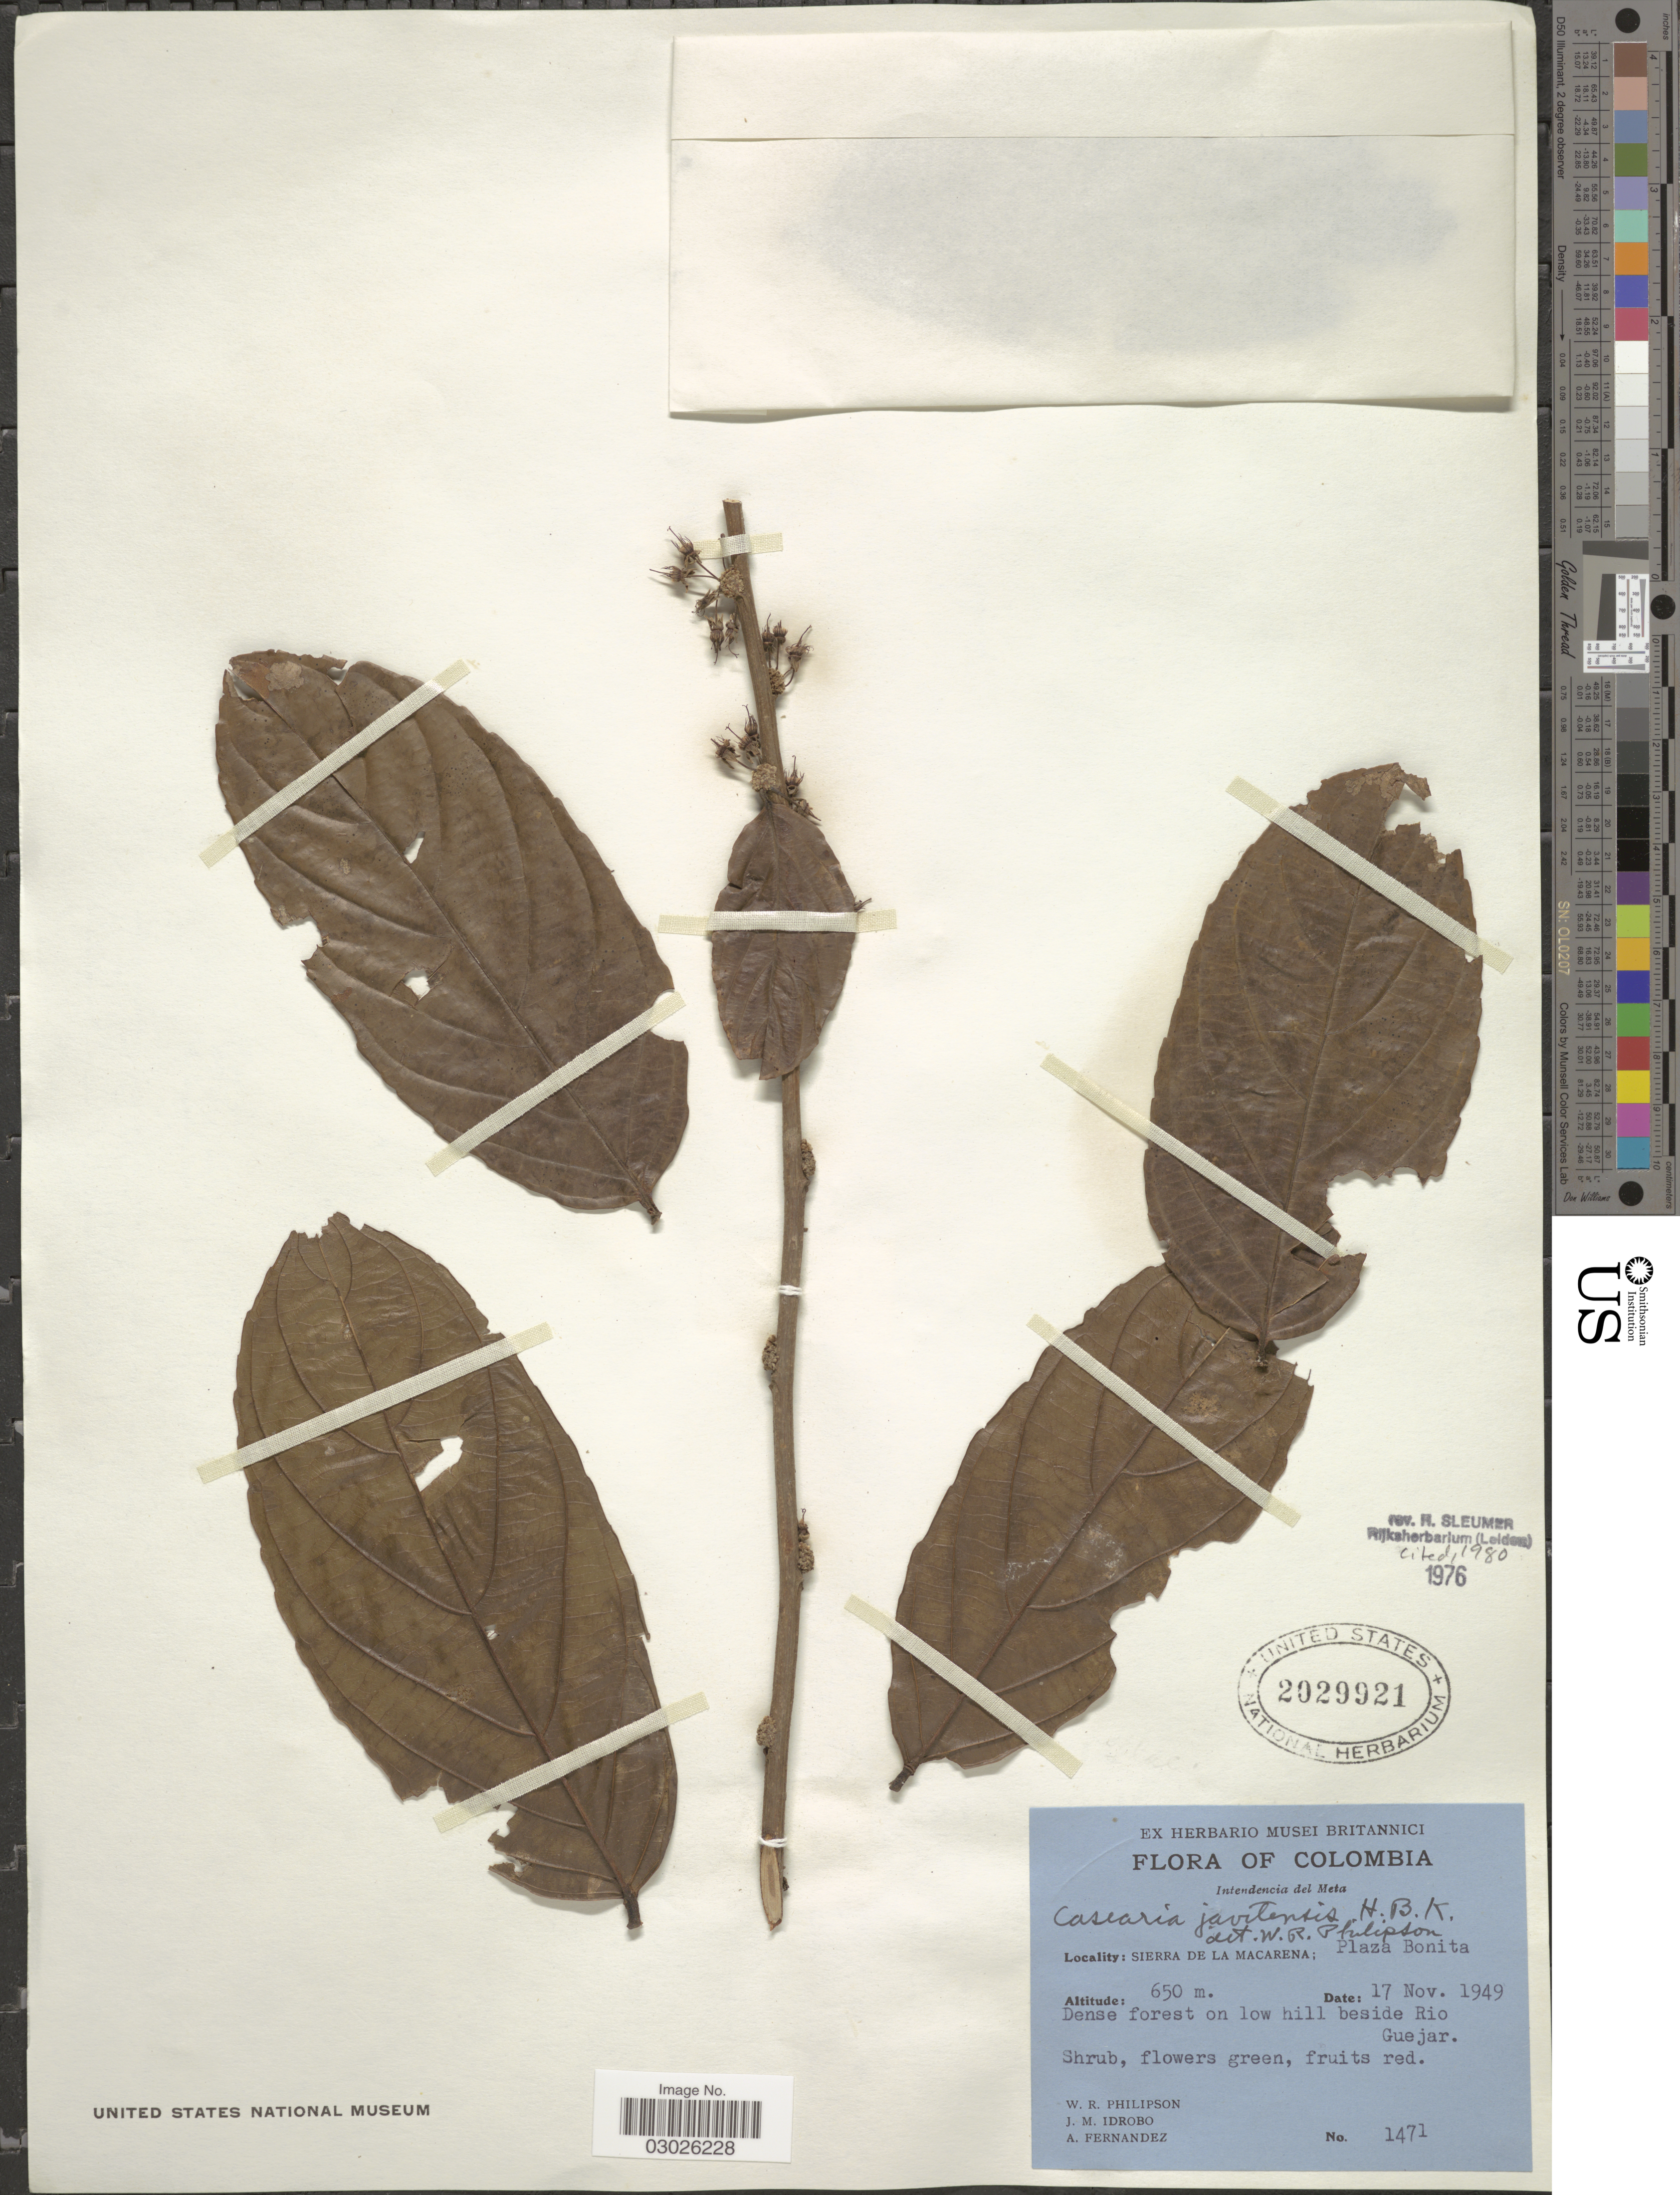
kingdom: Plantae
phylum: Tracheophyta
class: Magnoliopsida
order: Malpighiales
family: Salicaceae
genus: Piparea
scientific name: Piparea multiflora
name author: C.F. Gaertn.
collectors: W. R. Philipson, J. M. Idrobo & A. Fernandez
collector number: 1471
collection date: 1949-11-17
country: Colombia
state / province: Meta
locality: Intendencia del Meta, Sierra De La Macarena: Plaza Bonita, Dense forest on low hill beside Rio Guejar.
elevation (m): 650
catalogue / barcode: US 2029921